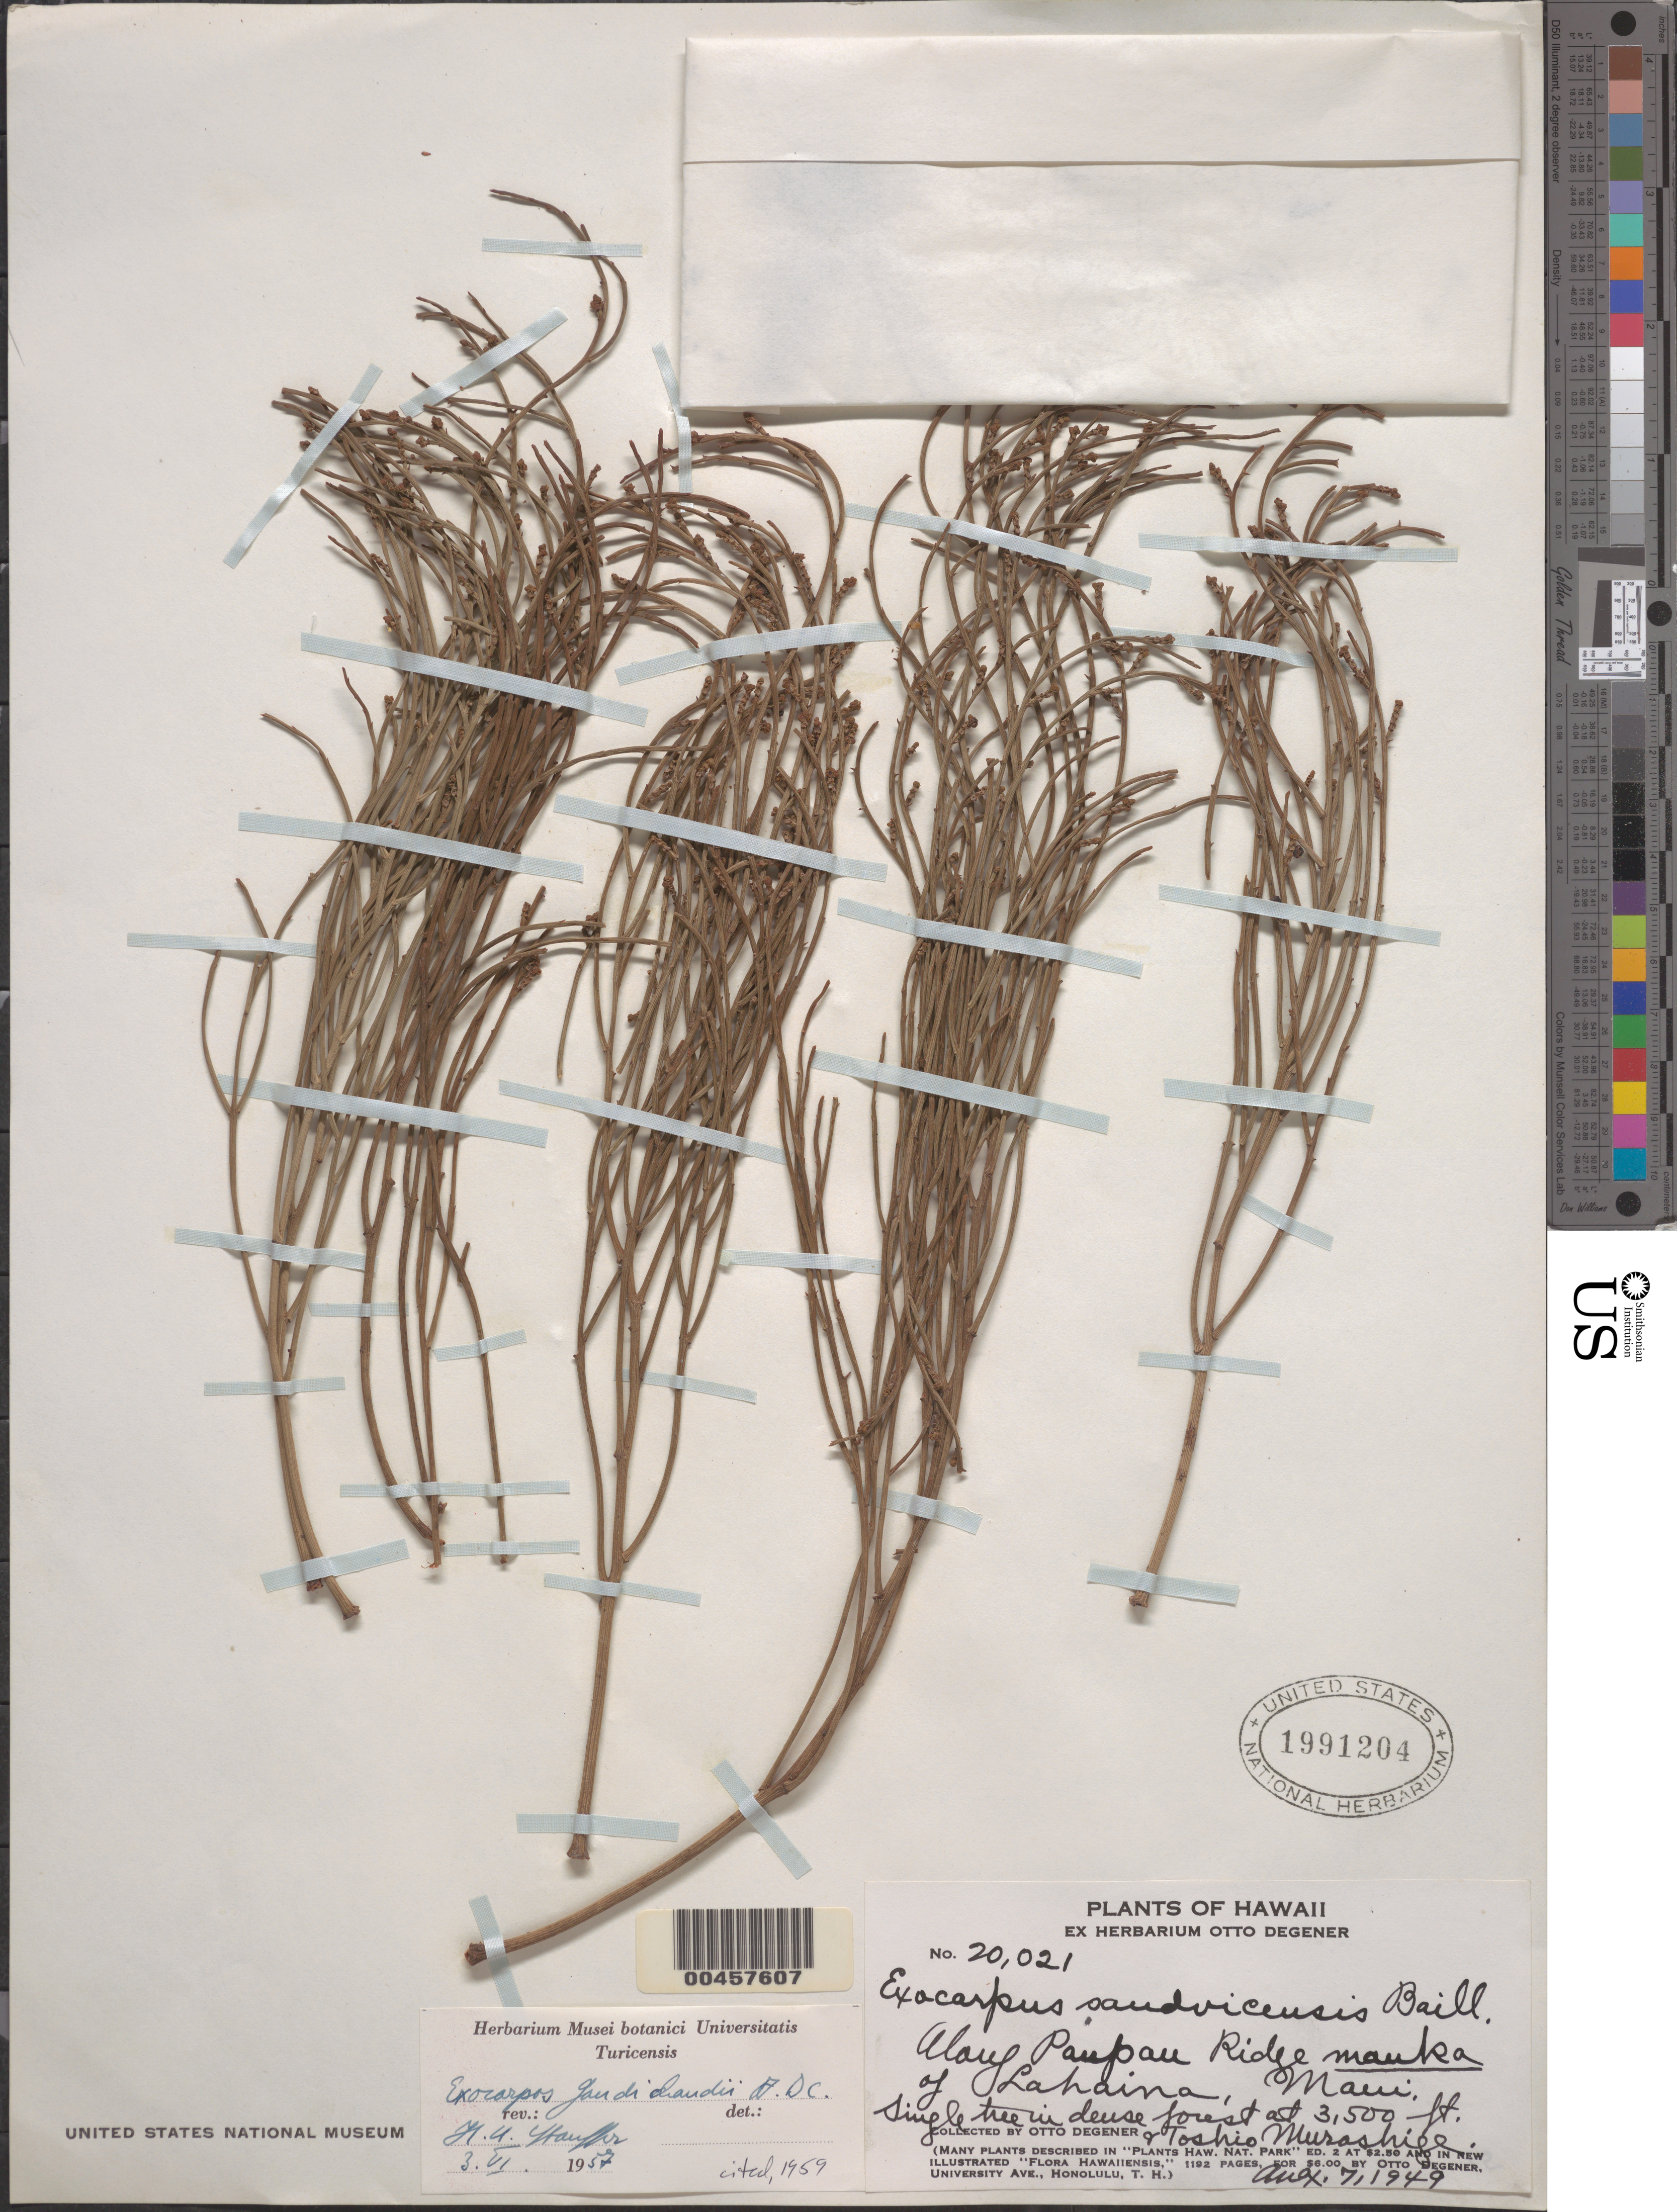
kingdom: Plantae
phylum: Tracheophyta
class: Magnoliopsida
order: Santalales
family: Santalaceae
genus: Exocarpos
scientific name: Exocarpos gaudichaudii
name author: A. DC.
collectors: O. Degener & T. Murashige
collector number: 20021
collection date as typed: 7 Aug 1949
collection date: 1949-08-07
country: United States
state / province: Hawaii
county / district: Maui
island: Maui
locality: Along Paupau Ridge mauka of Lahaina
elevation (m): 1067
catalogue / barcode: US 1991204